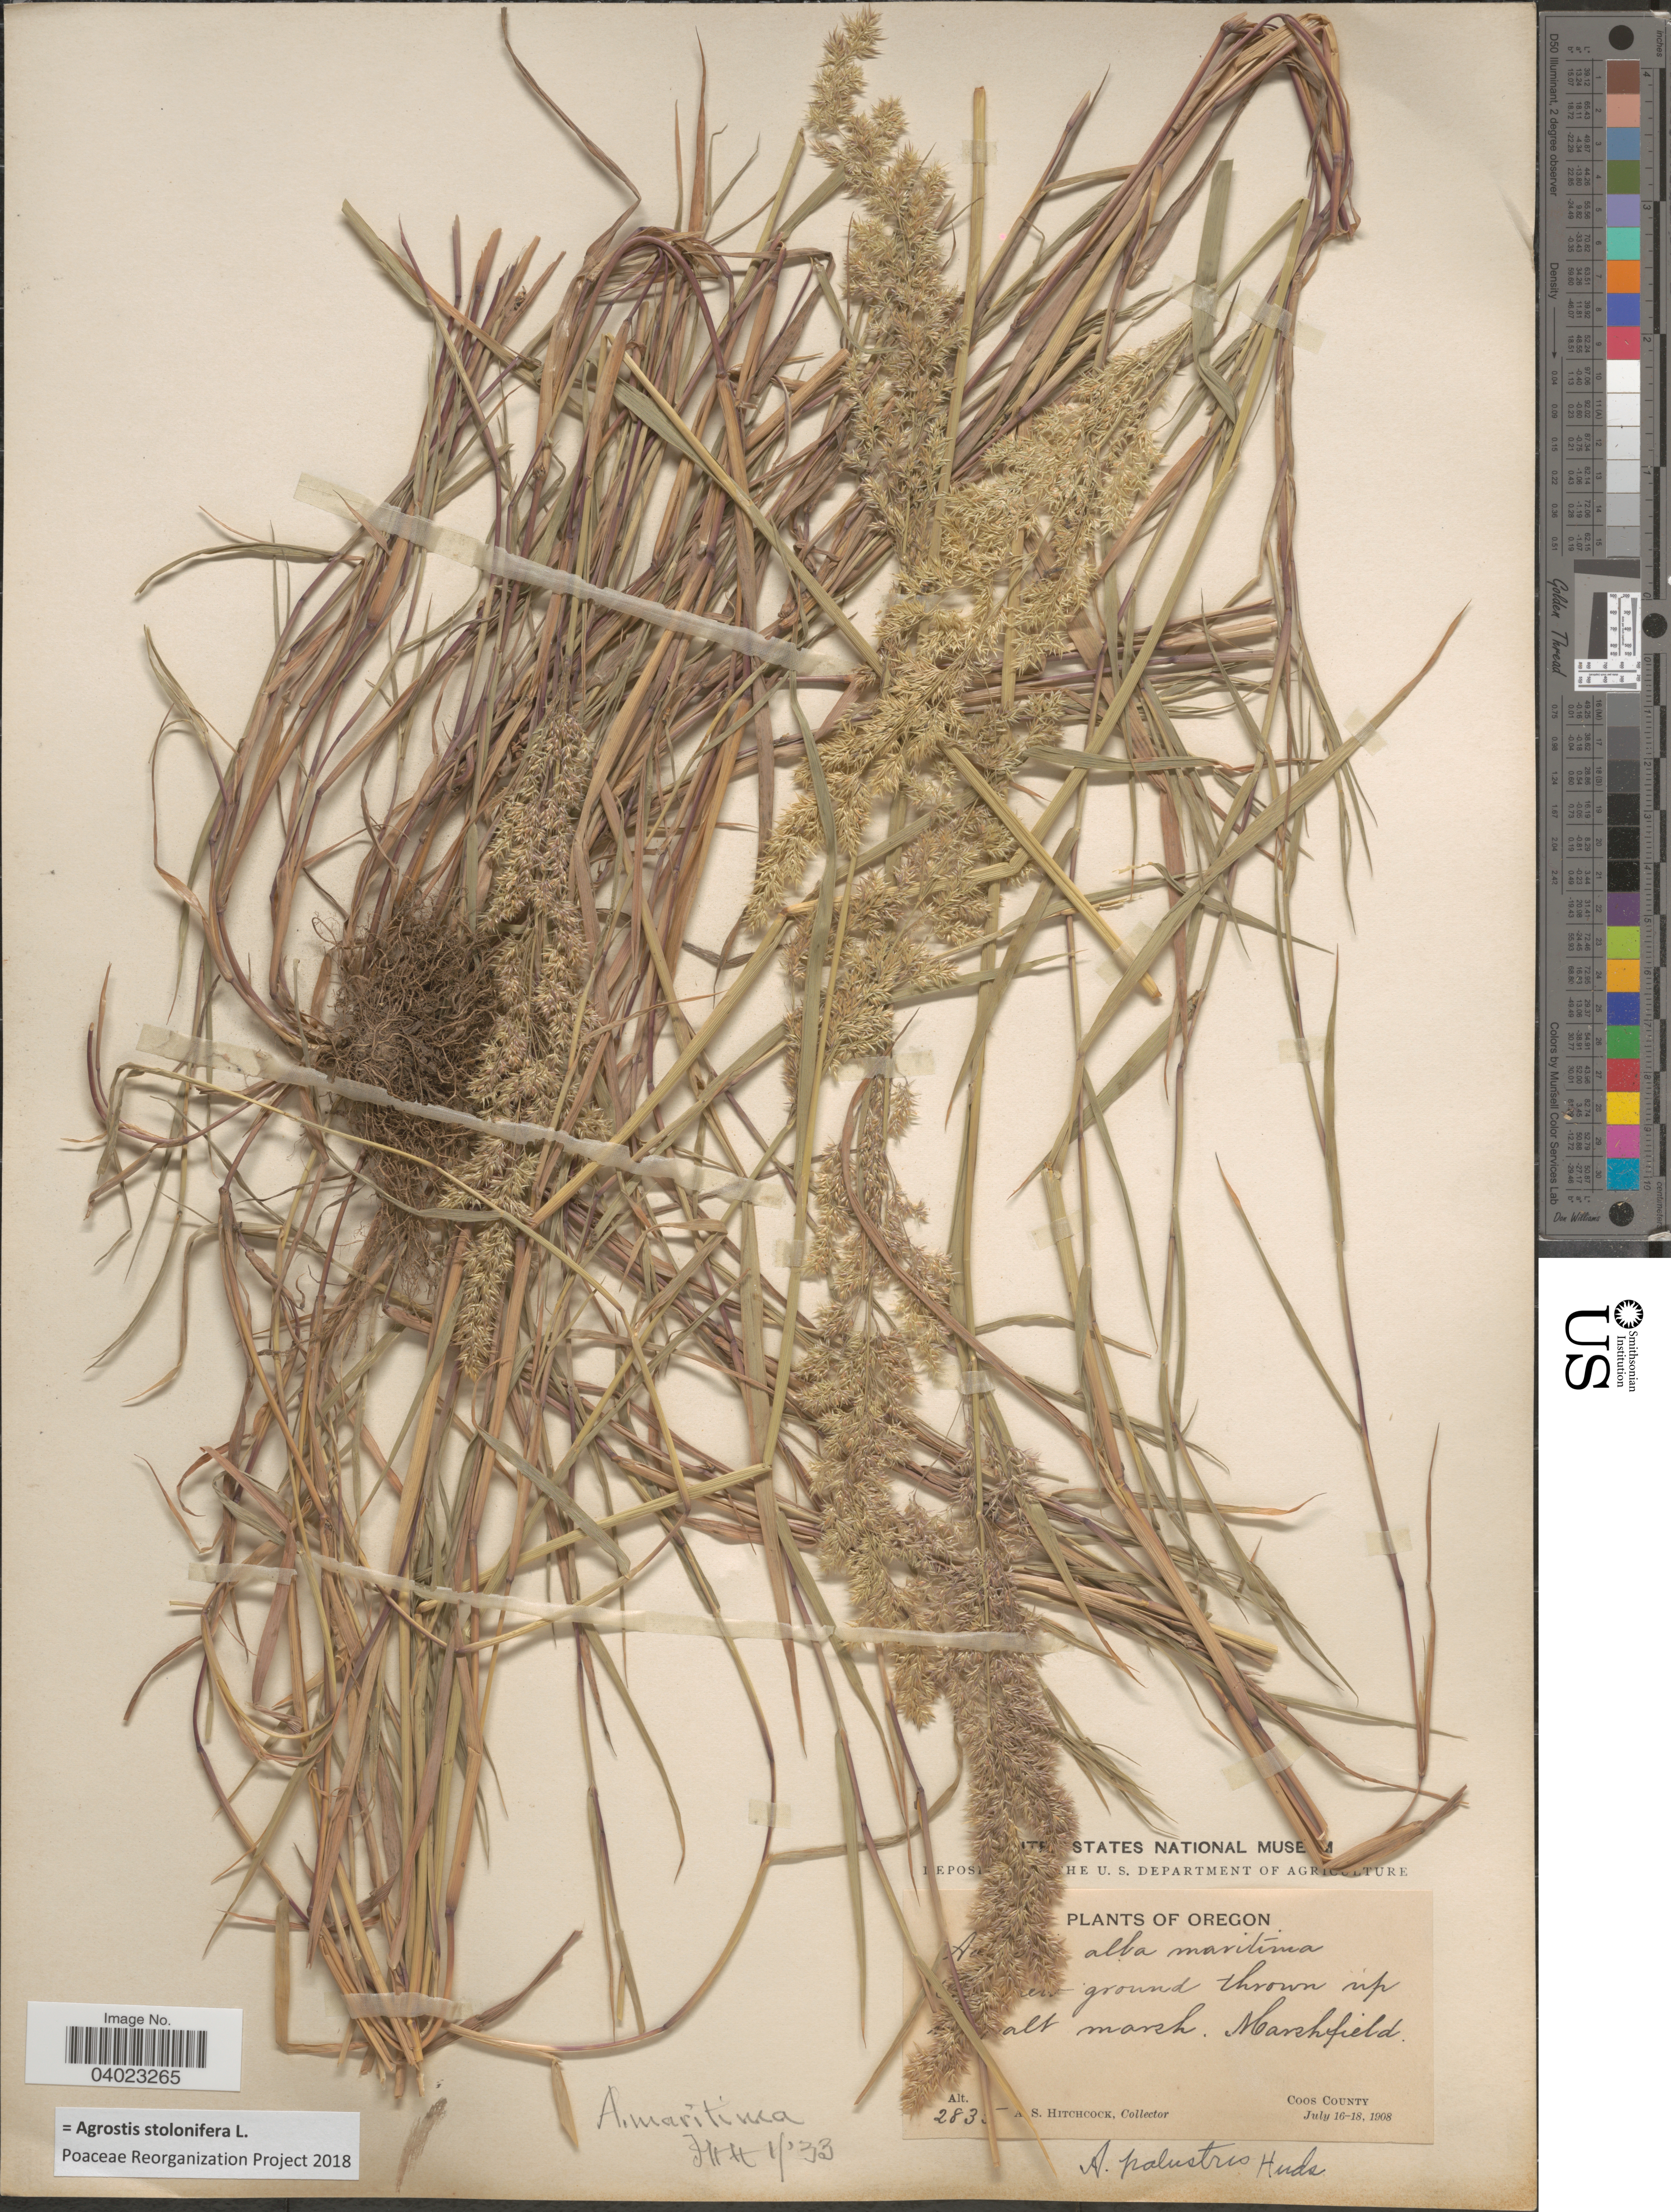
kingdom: Plantae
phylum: Tracheophyta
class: Liliopsida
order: Poales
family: Poaceae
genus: Agrostis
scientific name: Agrostis stolonifera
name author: L.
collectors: A. S. Hitchcock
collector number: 283!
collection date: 1908-07-16/1908-07-18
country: United States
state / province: Oregon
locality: Marshfield. Coos County.